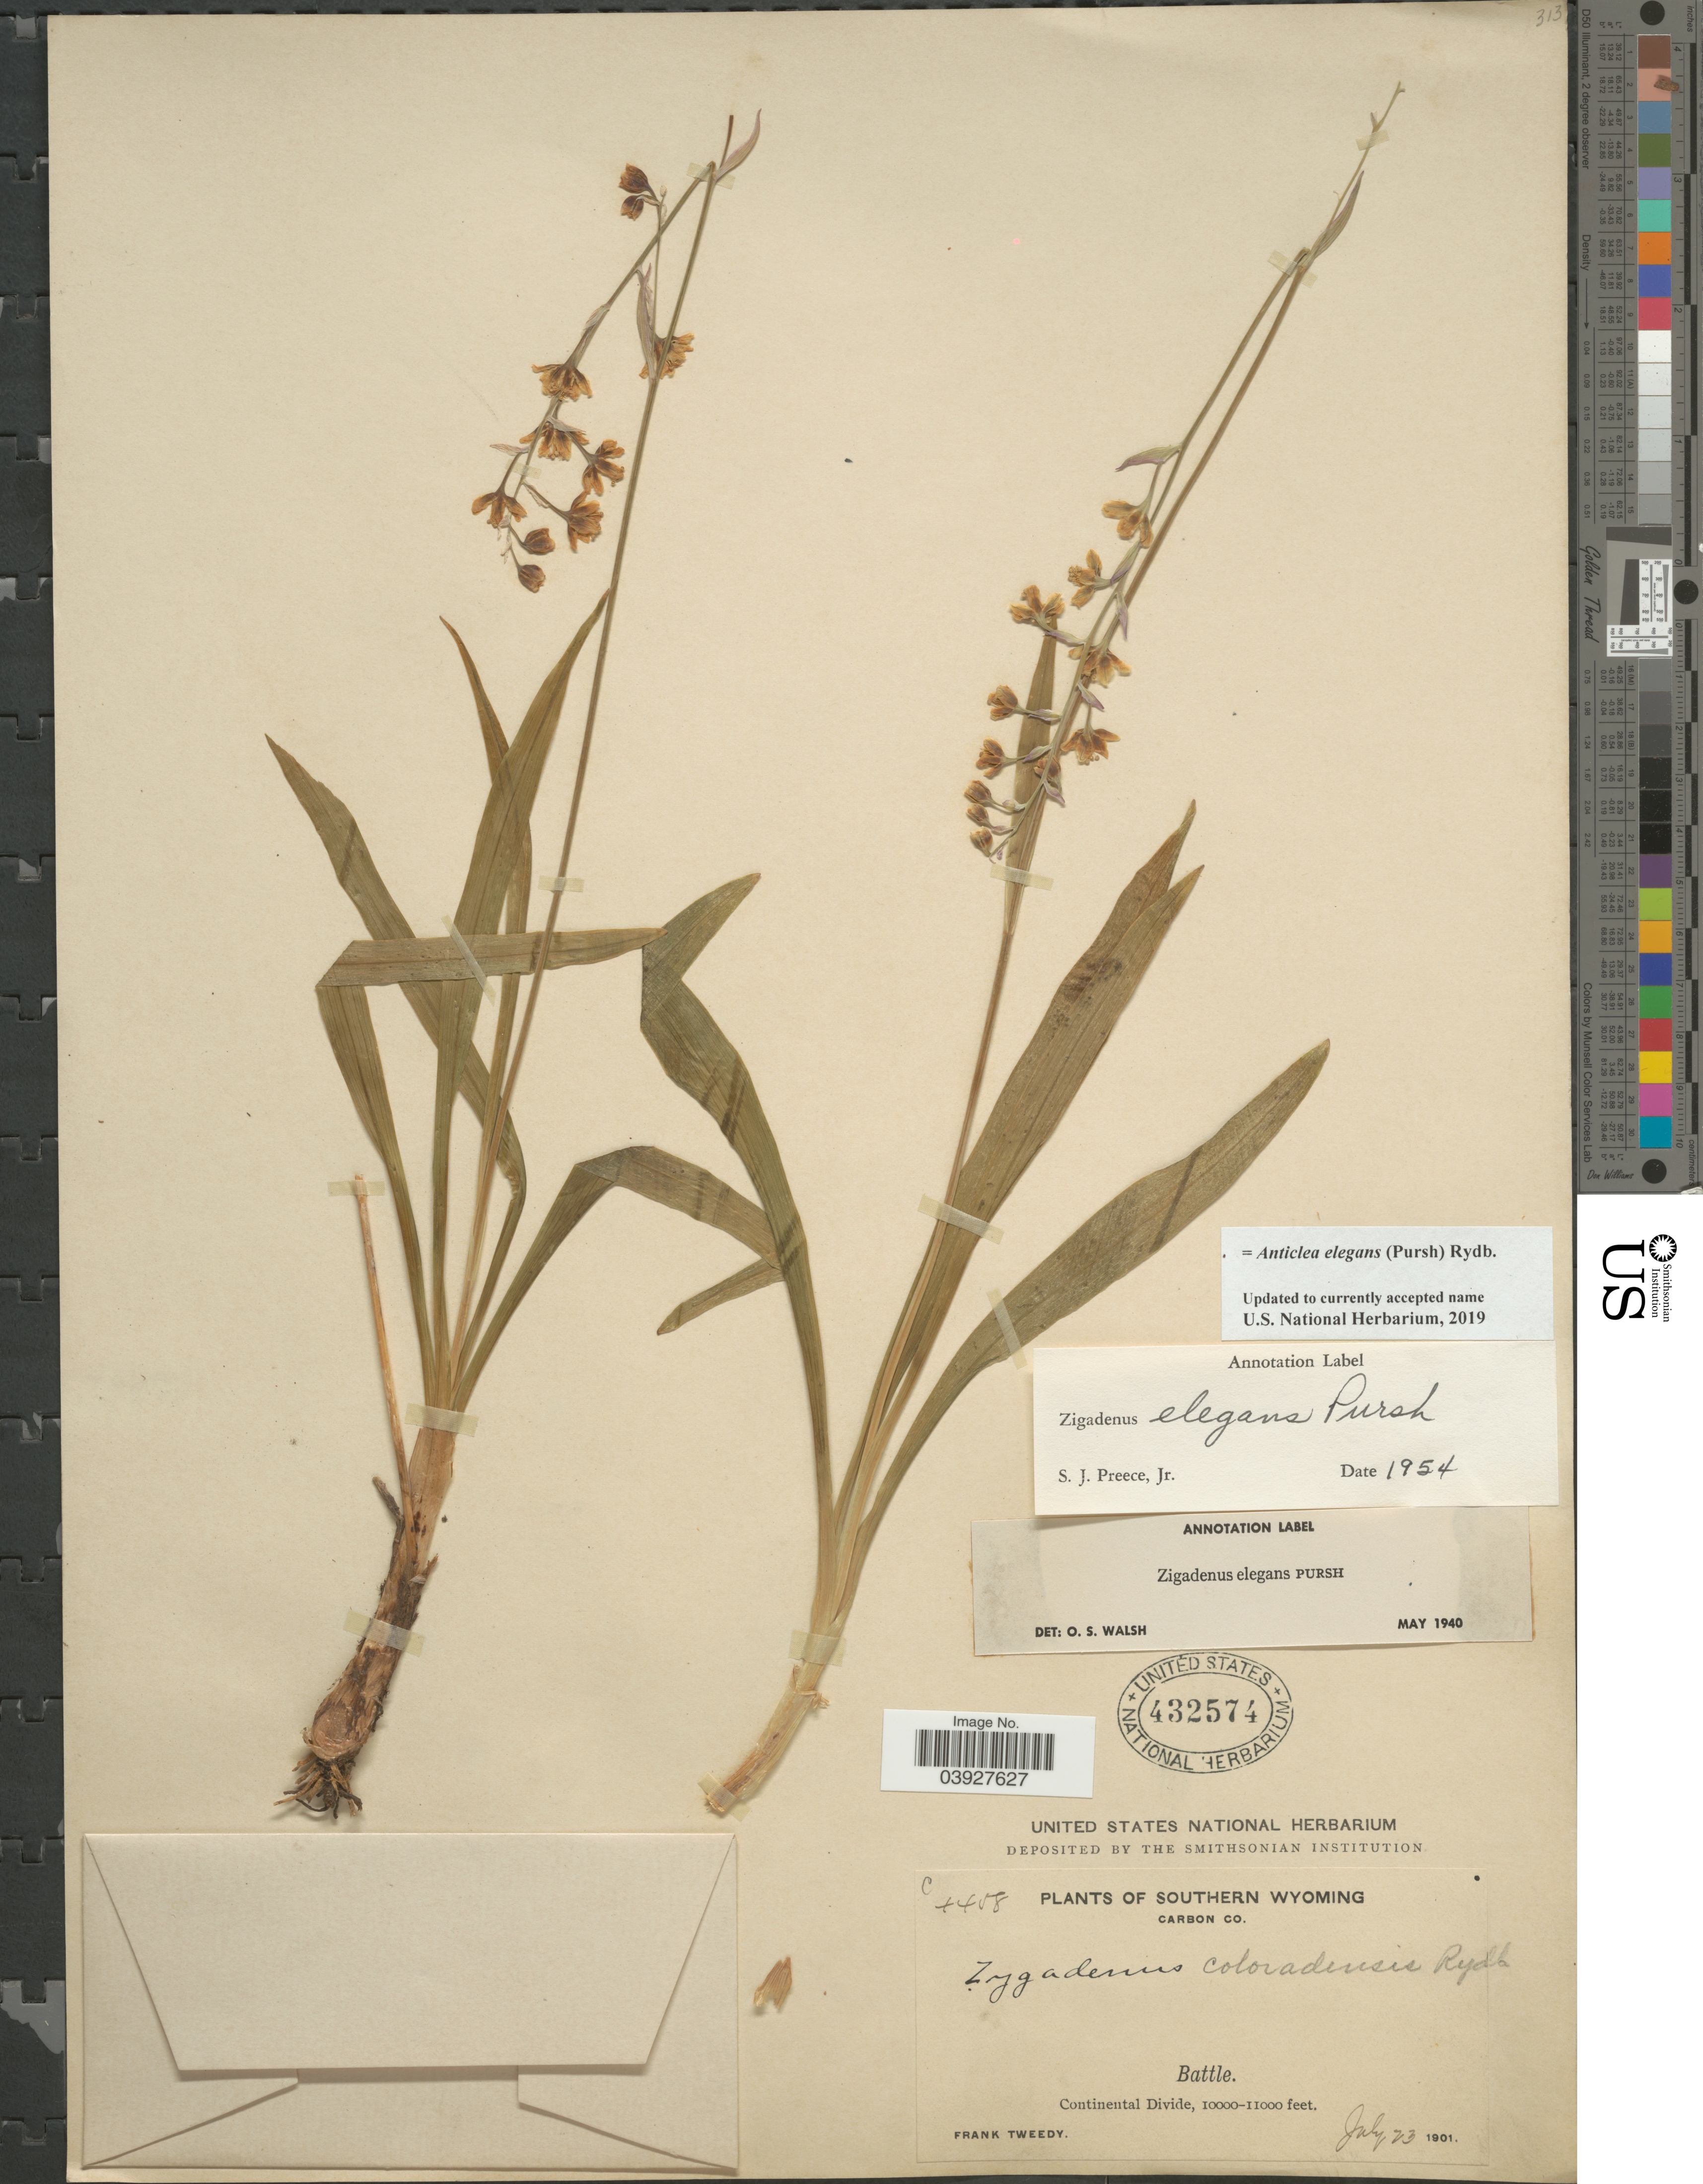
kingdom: Plantae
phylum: Tracheophyta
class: Liliopsida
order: Liliales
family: Melanthiaceae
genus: Anticlea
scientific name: Anticlea elegans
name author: (Pursh) Rydb.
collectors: F. Tweedy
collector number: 4408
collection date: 1901-07-23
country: United States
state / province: Wyoming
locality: Southern Wyoming. Carbon Co. Battle. Continental Divide.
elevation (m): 3048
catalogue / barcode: US 432574